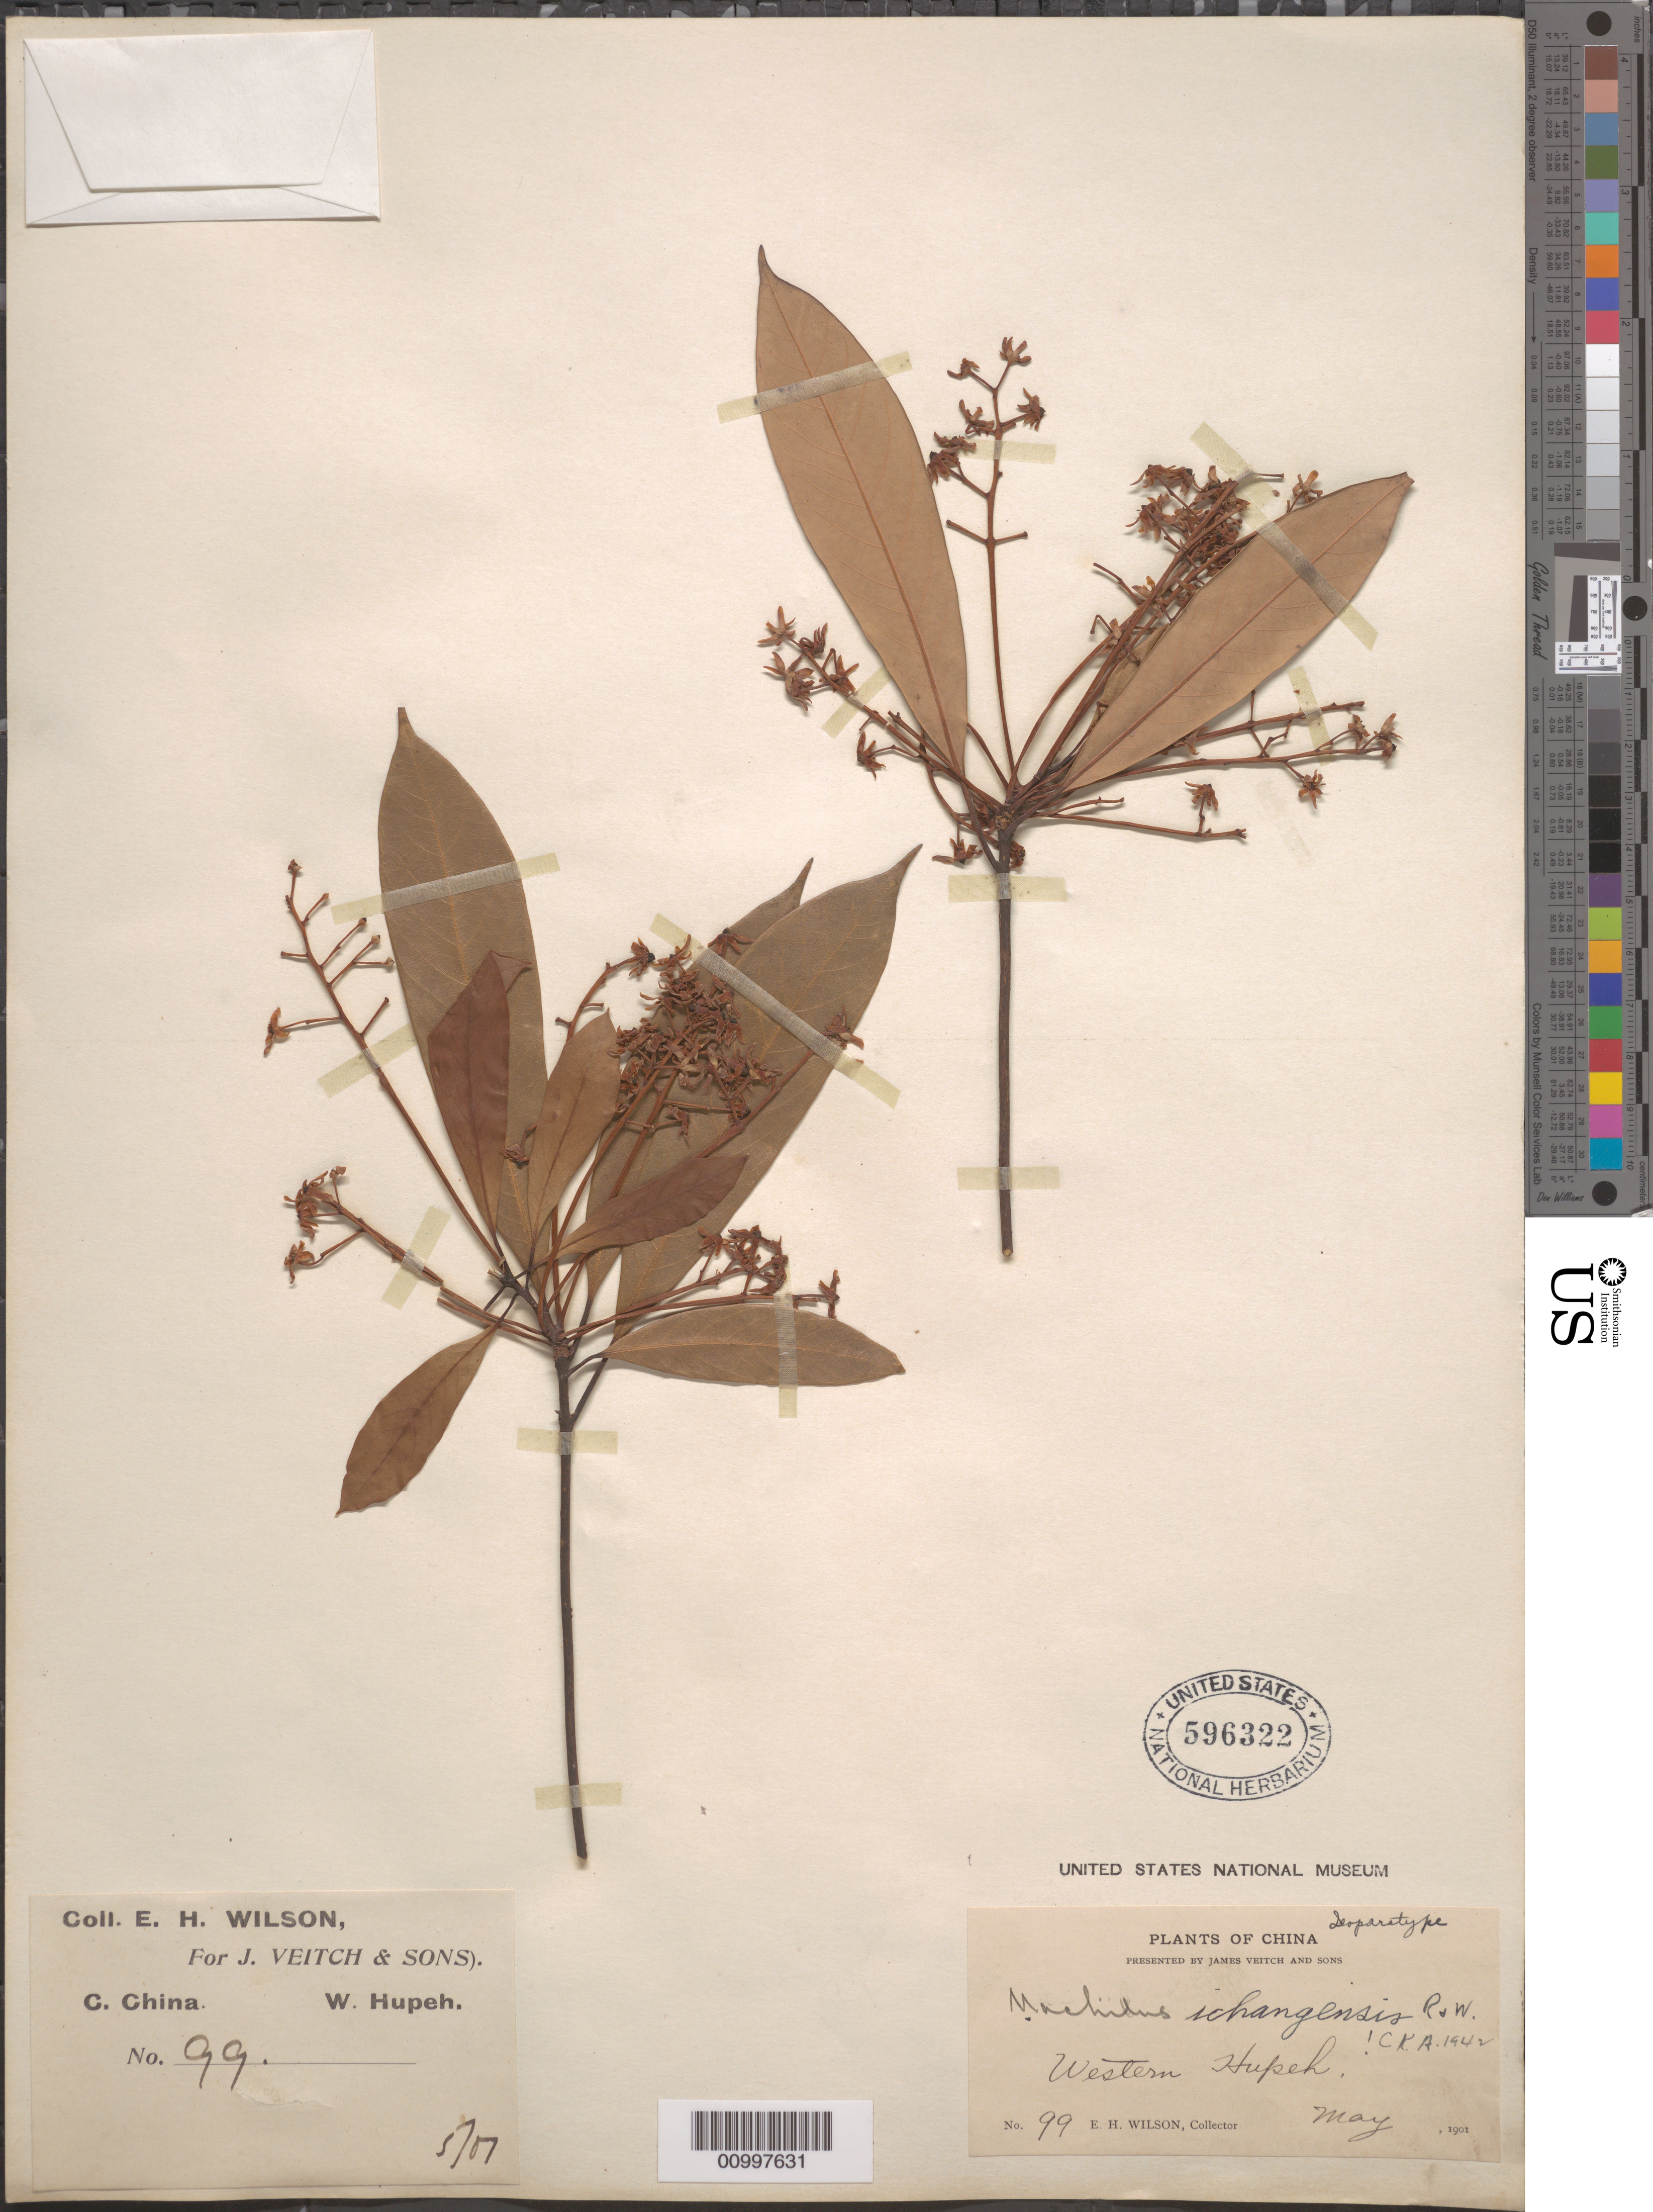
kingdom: Plantae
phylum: Tracheophyta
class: Magnoliopsida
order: Laurales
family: Lauraceae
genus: Machilus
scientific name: Machilus ichangensis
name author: Rehder & E.H. Wilson in Sarg.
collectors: E. H. Wilson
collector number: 99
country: China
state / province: Hubei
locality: Western Hupeh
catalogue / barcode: US 596322